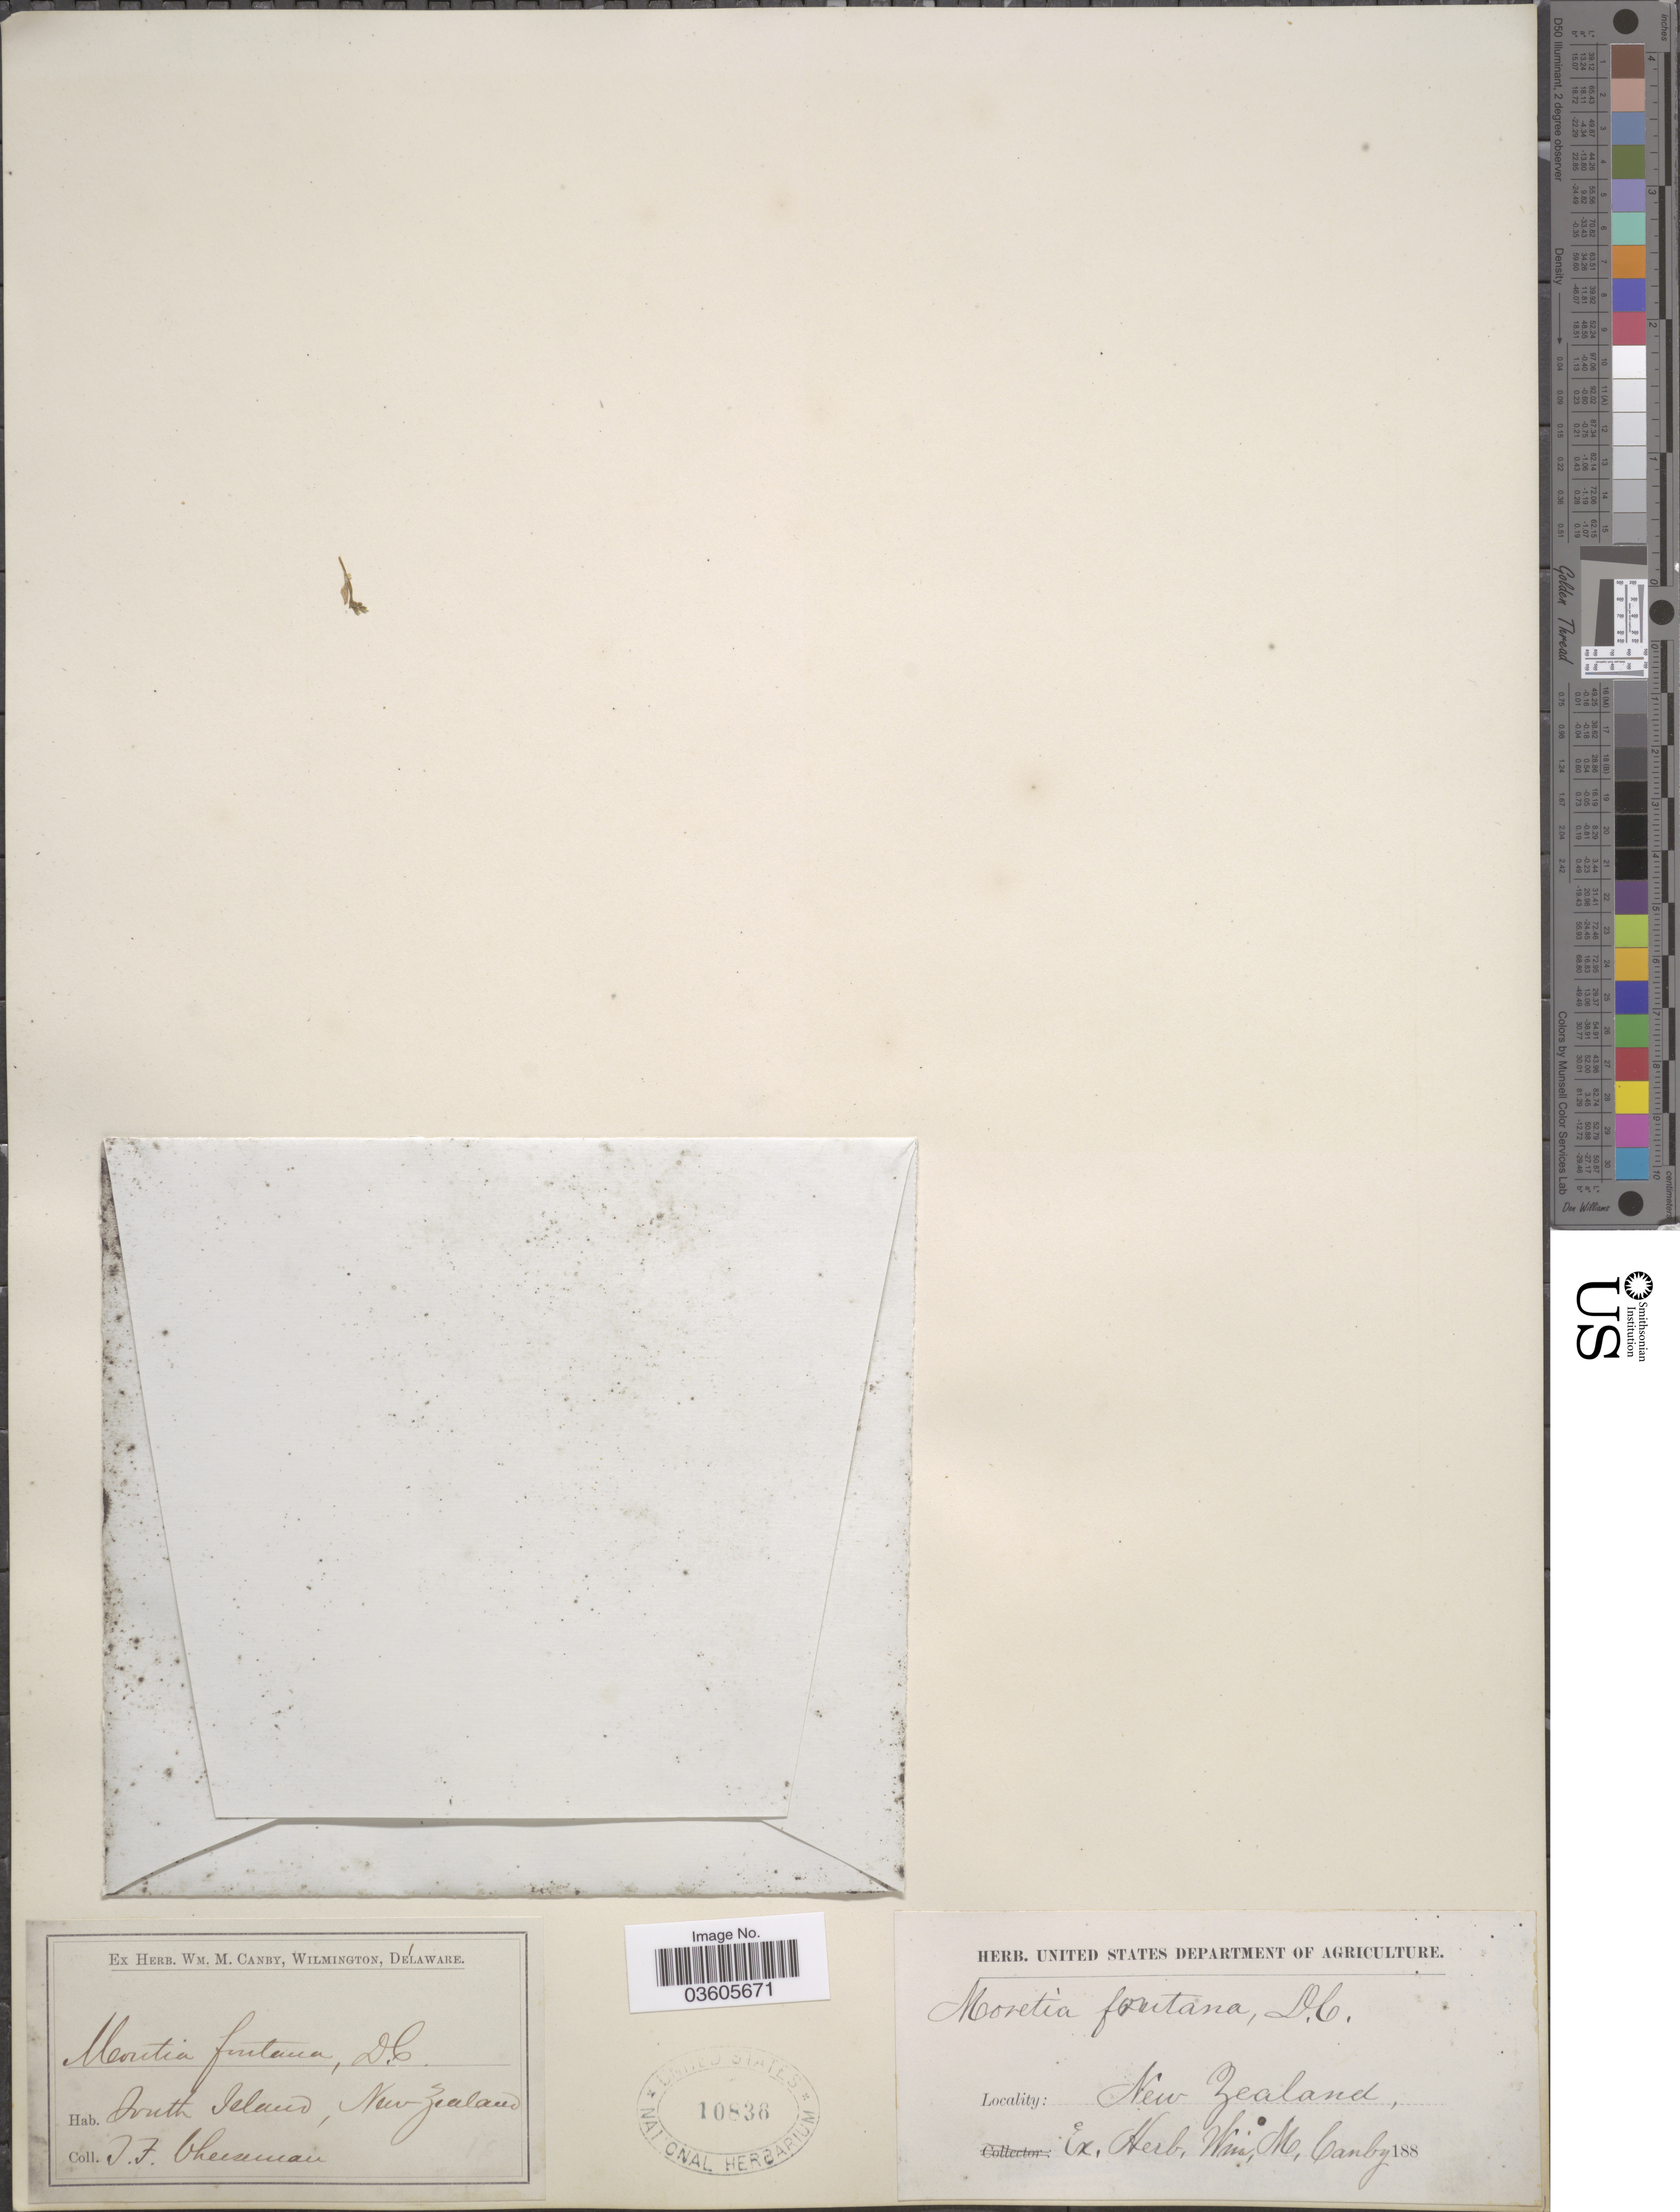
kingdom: Plantae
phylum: Tracheophyta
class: Magnoliopsida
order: Caryophyllales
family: Montiaceae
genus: Montia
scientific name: Montia fontana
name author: L.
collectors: T. F. Cheeseman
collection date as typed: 188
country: New Zealand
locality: South Island.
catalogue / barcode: US 10836